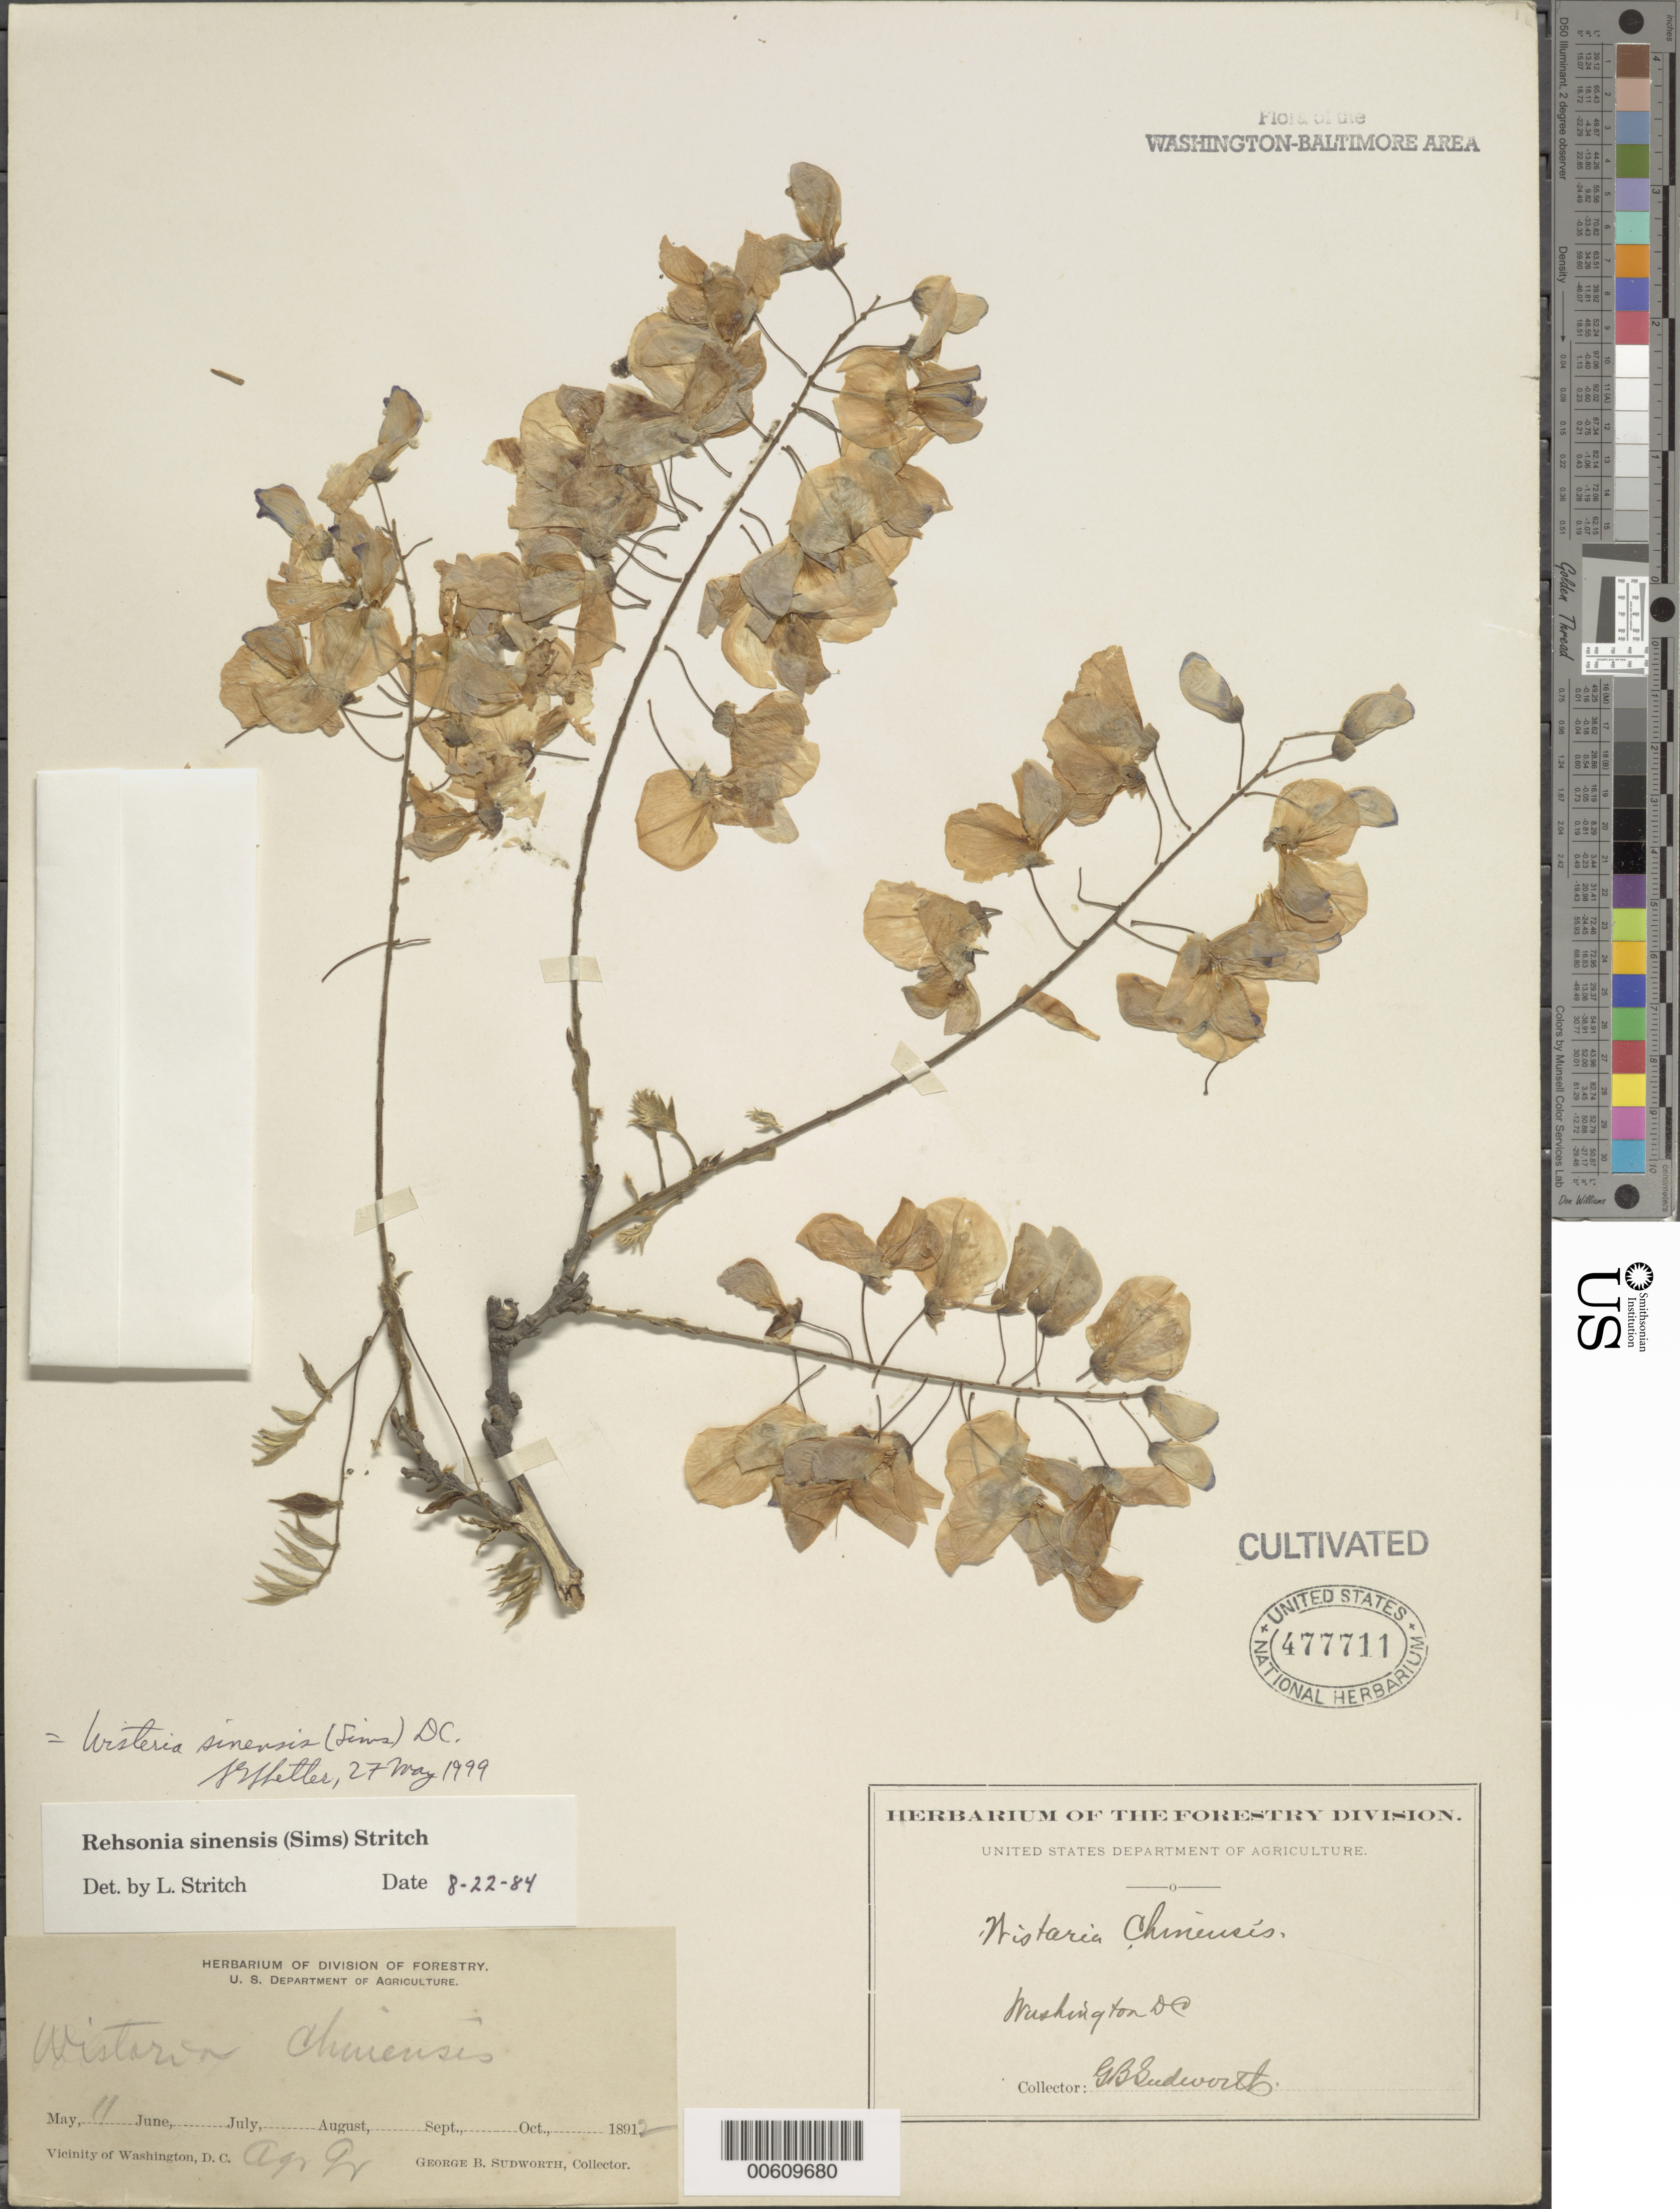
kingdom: Plantae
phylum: Tracheophyta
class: Magnoliopsida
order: Fabales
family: Fabaceae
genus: Wisteria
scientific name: Wisteria sinensis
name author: (Sims) DC.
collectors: G. B. Sudworth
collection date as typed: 11 May 1892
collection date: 1892-05-11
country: United States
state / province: District of Columbia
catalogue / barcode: US 477711